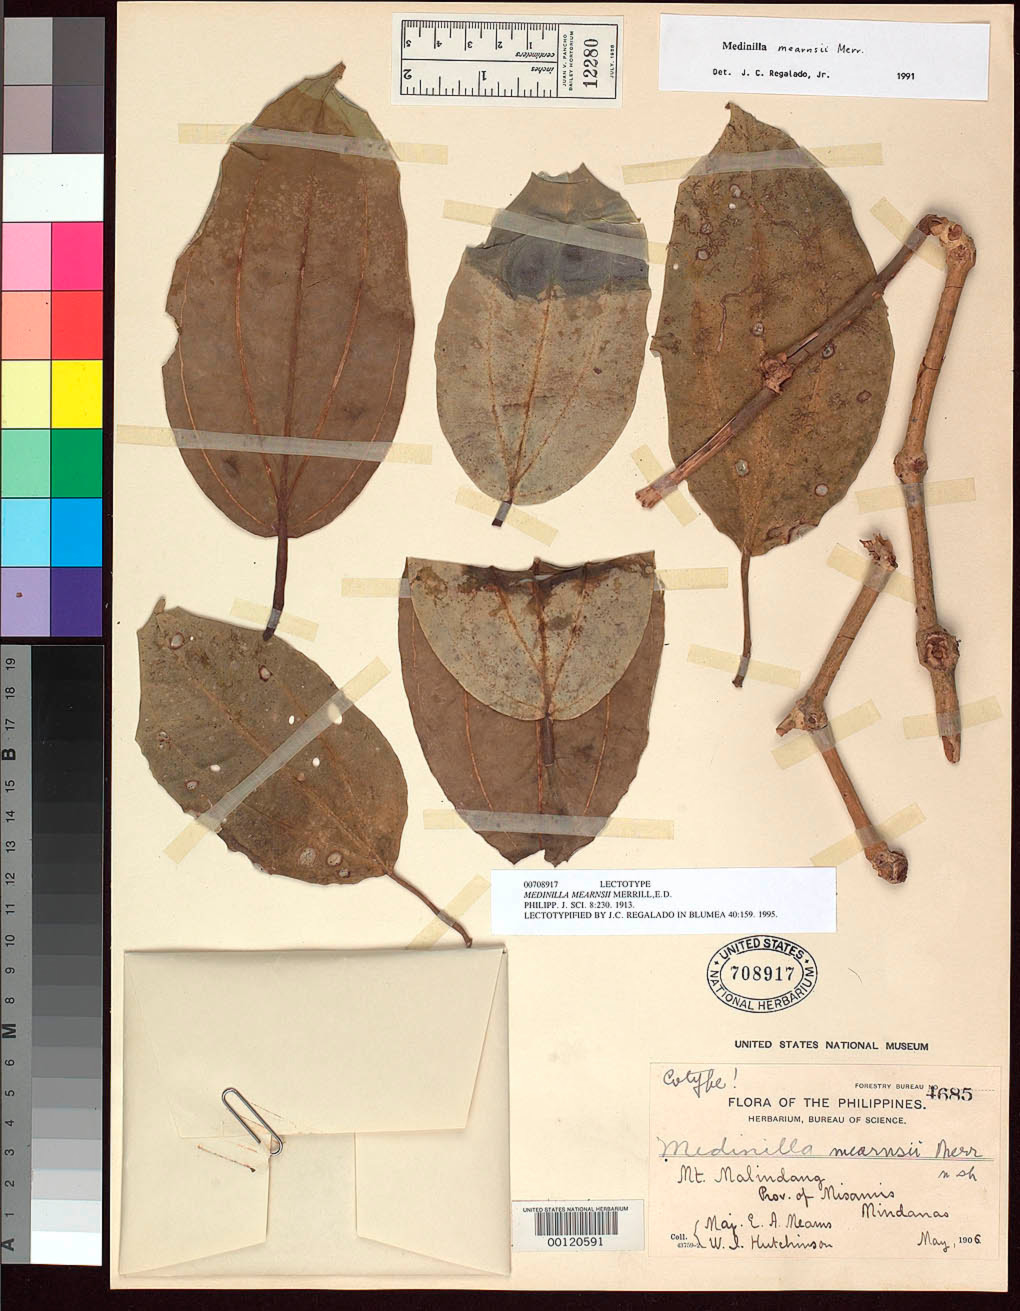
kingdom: Plantae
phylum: Tracheophyta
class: Magnoliopsida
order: Myrtales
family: Melastomataceae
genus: Medinilla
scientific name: Medinilla mearnsii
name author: Merr.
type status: Lectotype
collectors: E. A. Mearns & W. I. Hutchinson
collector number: Bur. Sci. 4685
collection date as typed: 16 May 1906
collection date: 1906-05-16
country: Philippines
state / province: Northern Mindanao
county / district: Misamis Occidental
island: Mindanao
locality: Mt. Malindang.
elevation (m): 1000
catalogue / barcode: US 708917